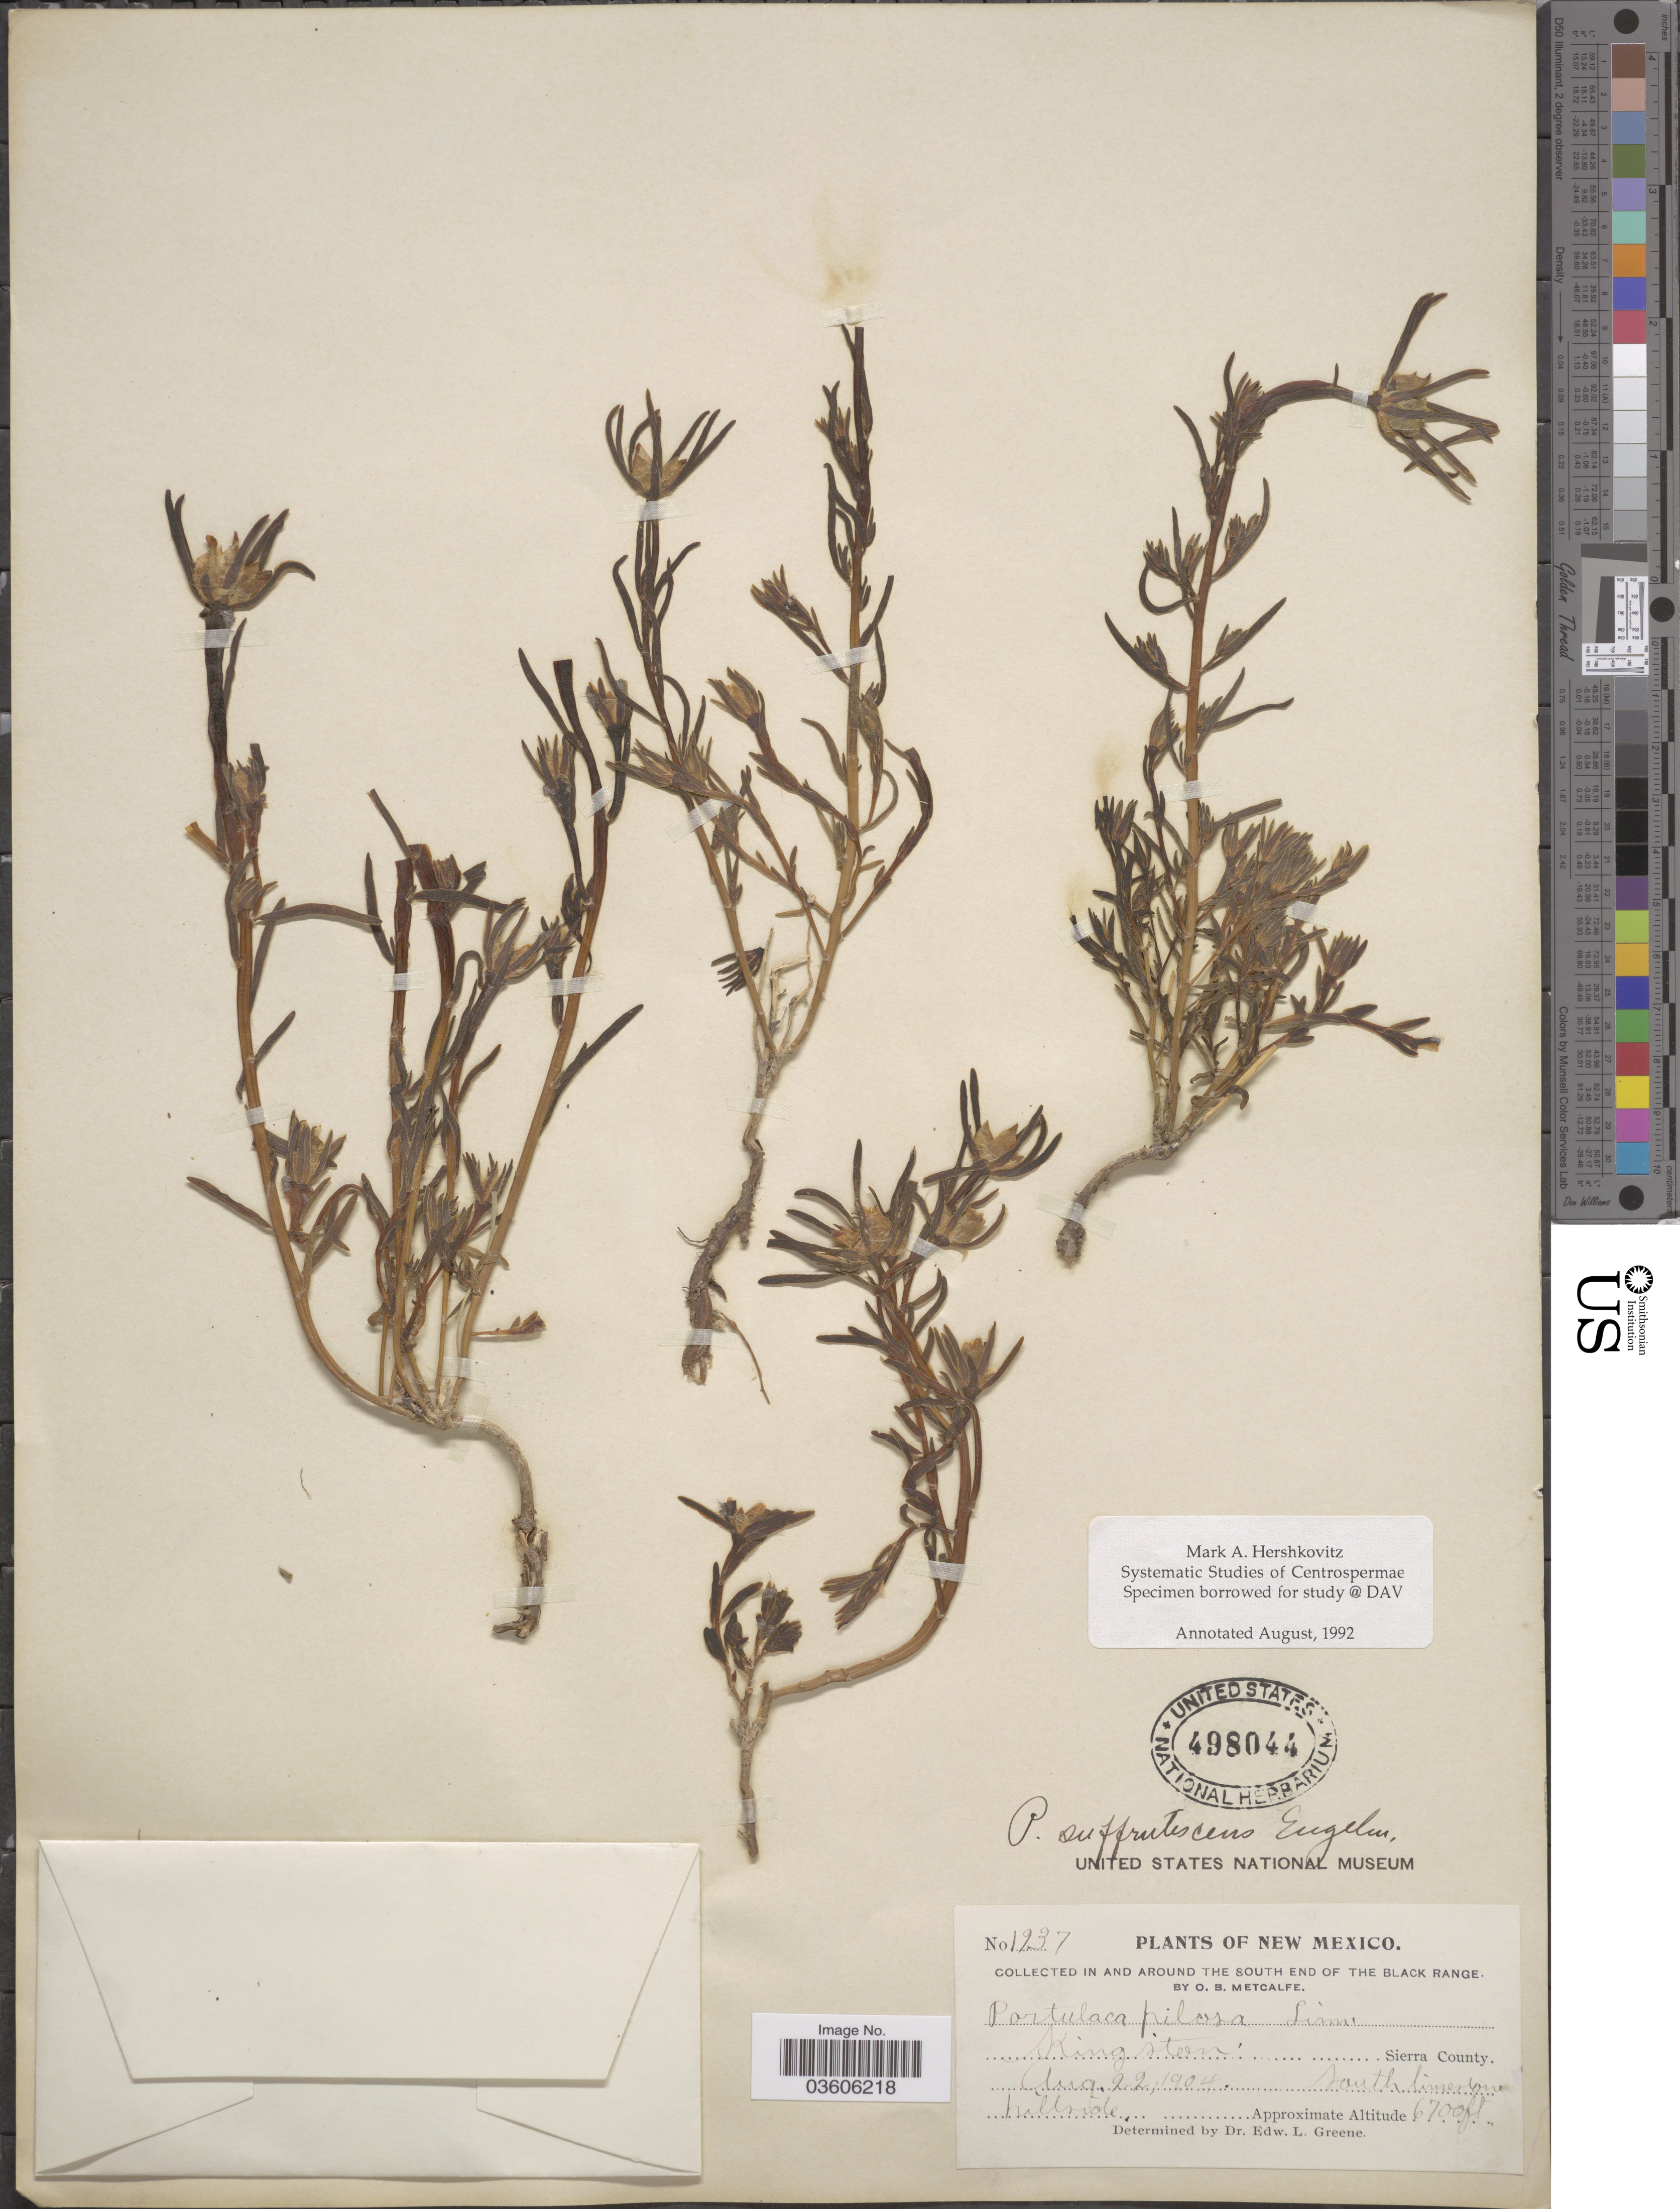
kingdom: Plantae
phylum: Tracheophyta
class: Magnoliopsida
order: Caryophyllales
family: Portulacaceae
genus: Portulaca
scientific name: Portulaca pilosa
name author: L.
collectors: O. B. Metcalfe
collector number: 1237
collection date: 1904-08-22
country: United States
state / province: New Mexico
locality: In and around the south end of the Black Range. Kingston, Sierra County.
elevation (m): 2042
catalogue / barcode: US 498044